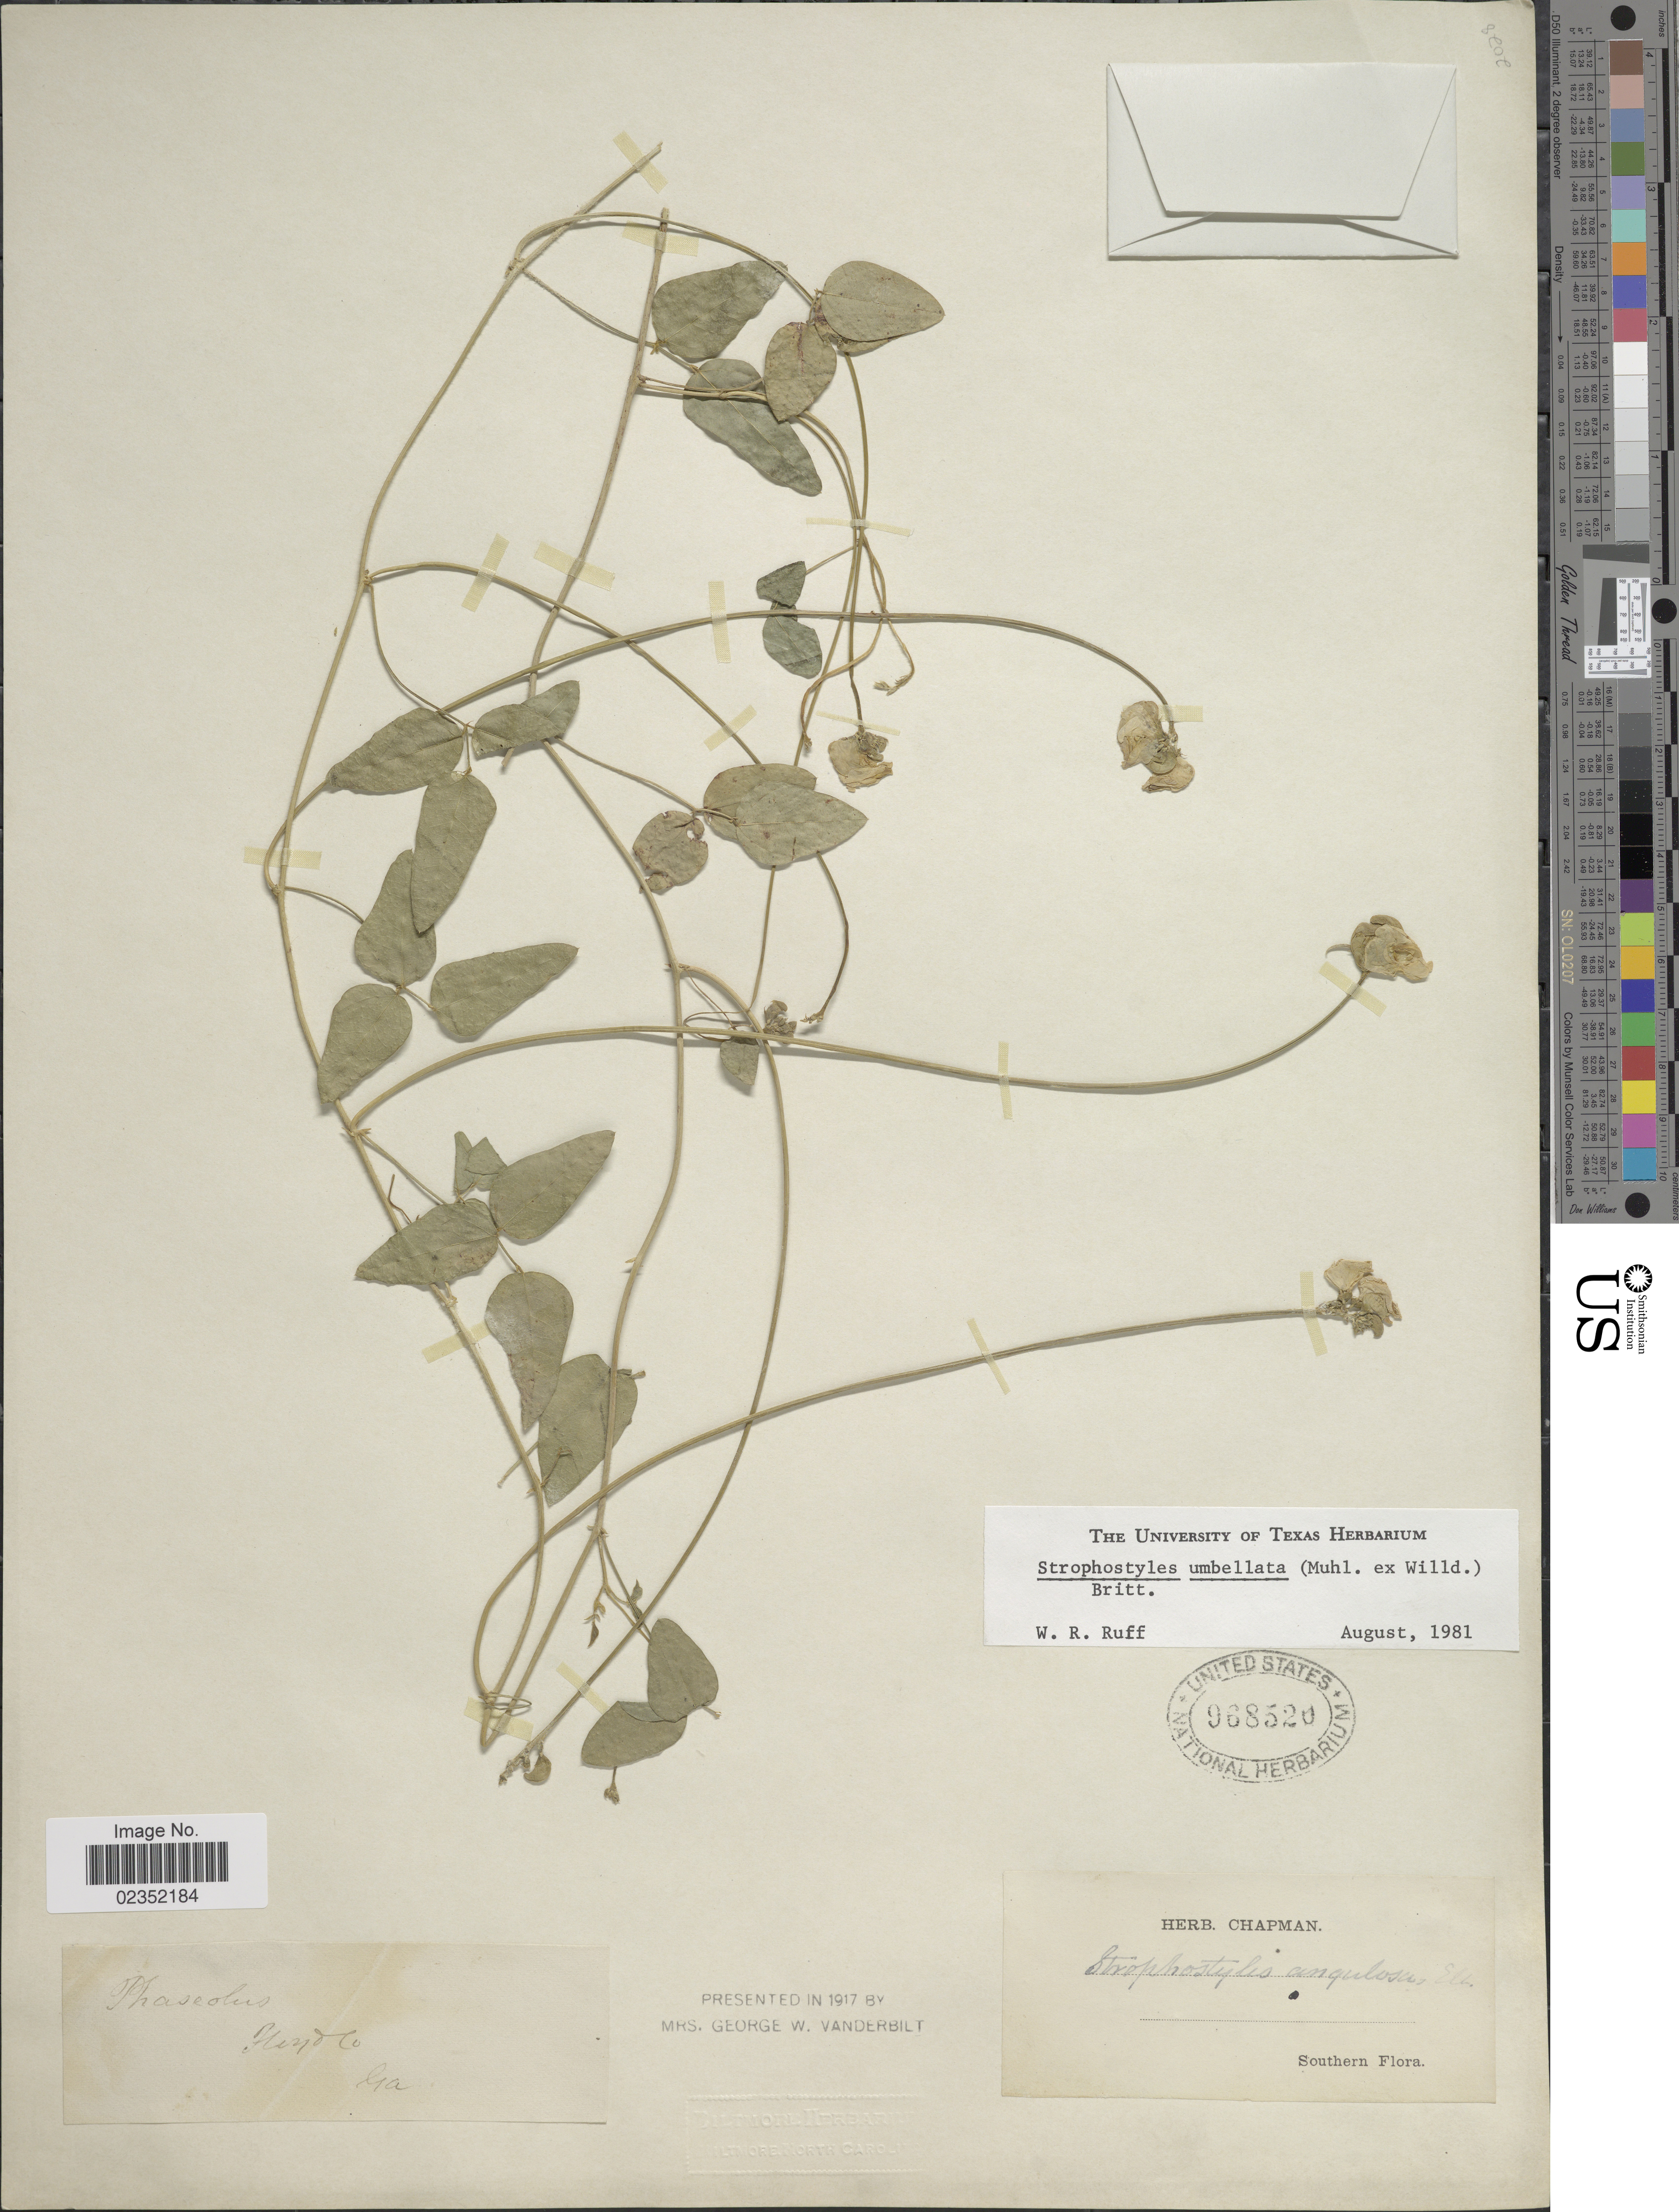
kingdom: Plantae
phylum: Tracheophyta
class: Magnoliopsida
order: Fabales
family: Fabaceae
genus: Strophostyles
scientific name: Strophostyles umbellata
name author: (Muhl. ex Willd.) Britton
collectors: ex herb. Chapman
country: United States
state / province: Georgia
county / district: Floyd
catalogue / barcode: US 968520